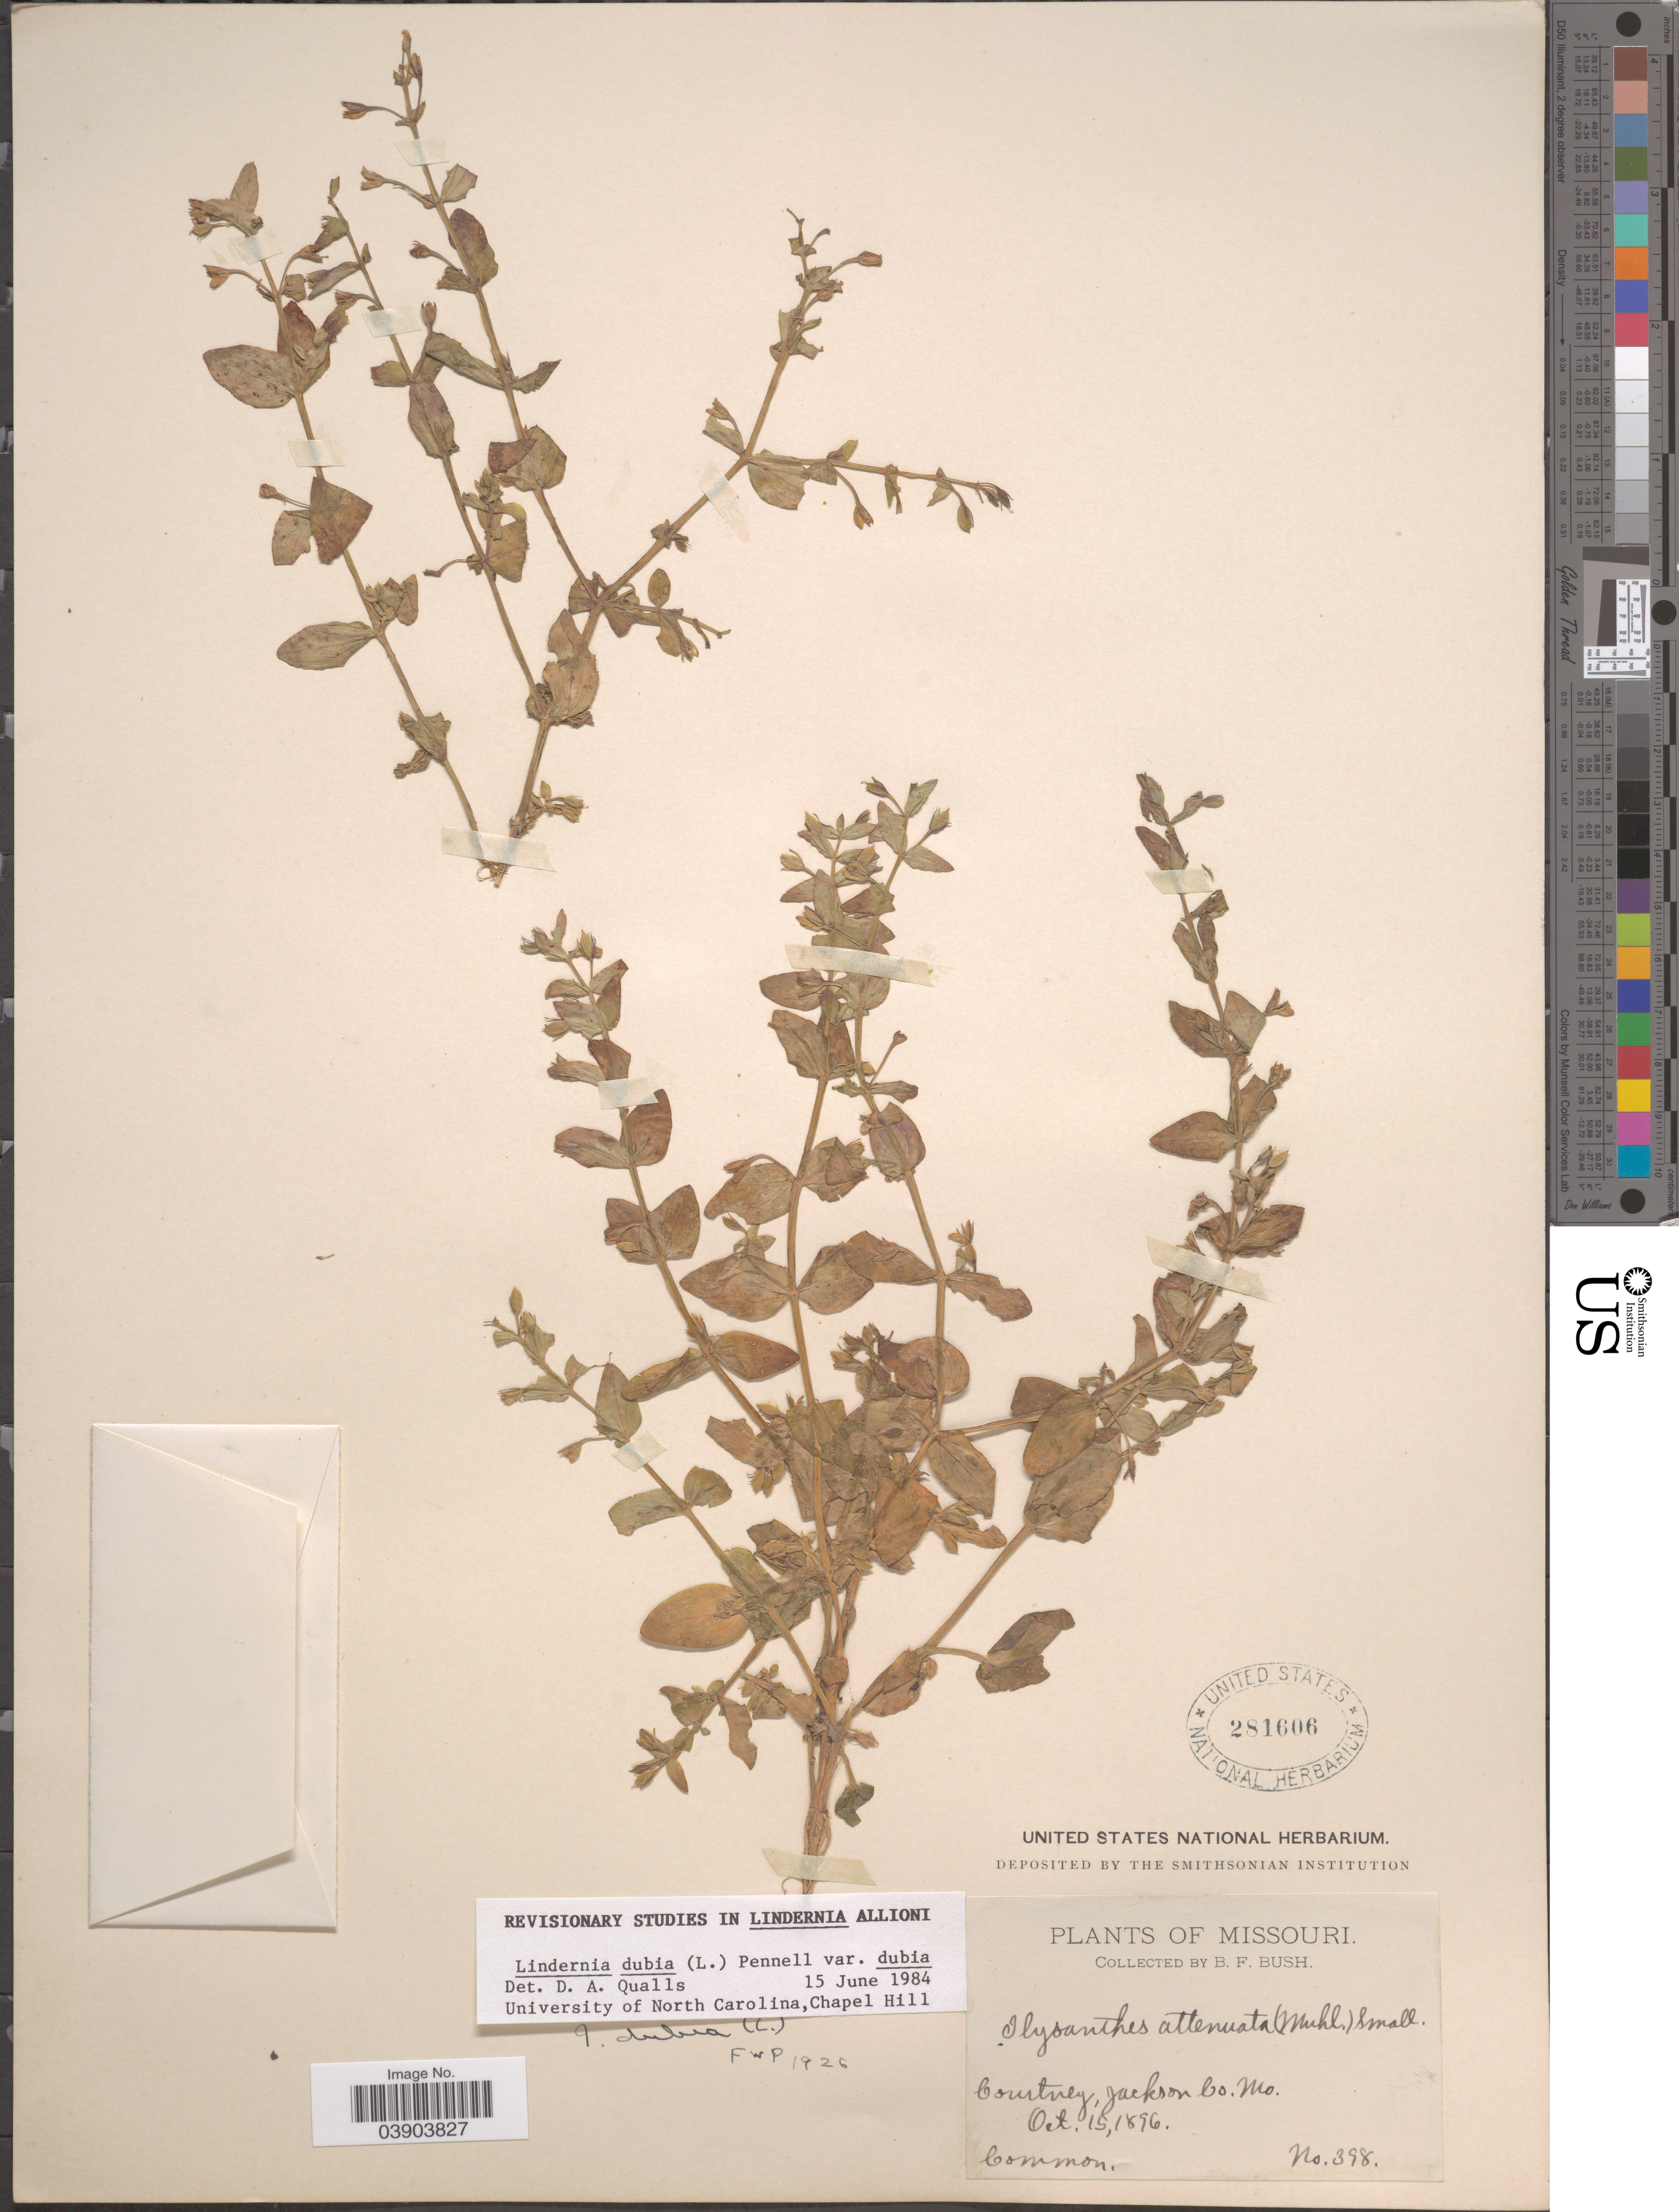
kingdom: Plantae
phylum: Tracheophyta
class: Magnoliopsida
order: Lamiales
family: Linderniaceae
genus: Lindernia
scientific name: Lindernia dubia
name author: (L.) Pennell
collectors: B. F. Bush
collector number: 398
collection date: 1896-10-15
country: United States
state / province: Missouri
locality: Courtney, Jackson Co.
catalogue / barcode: US 281606